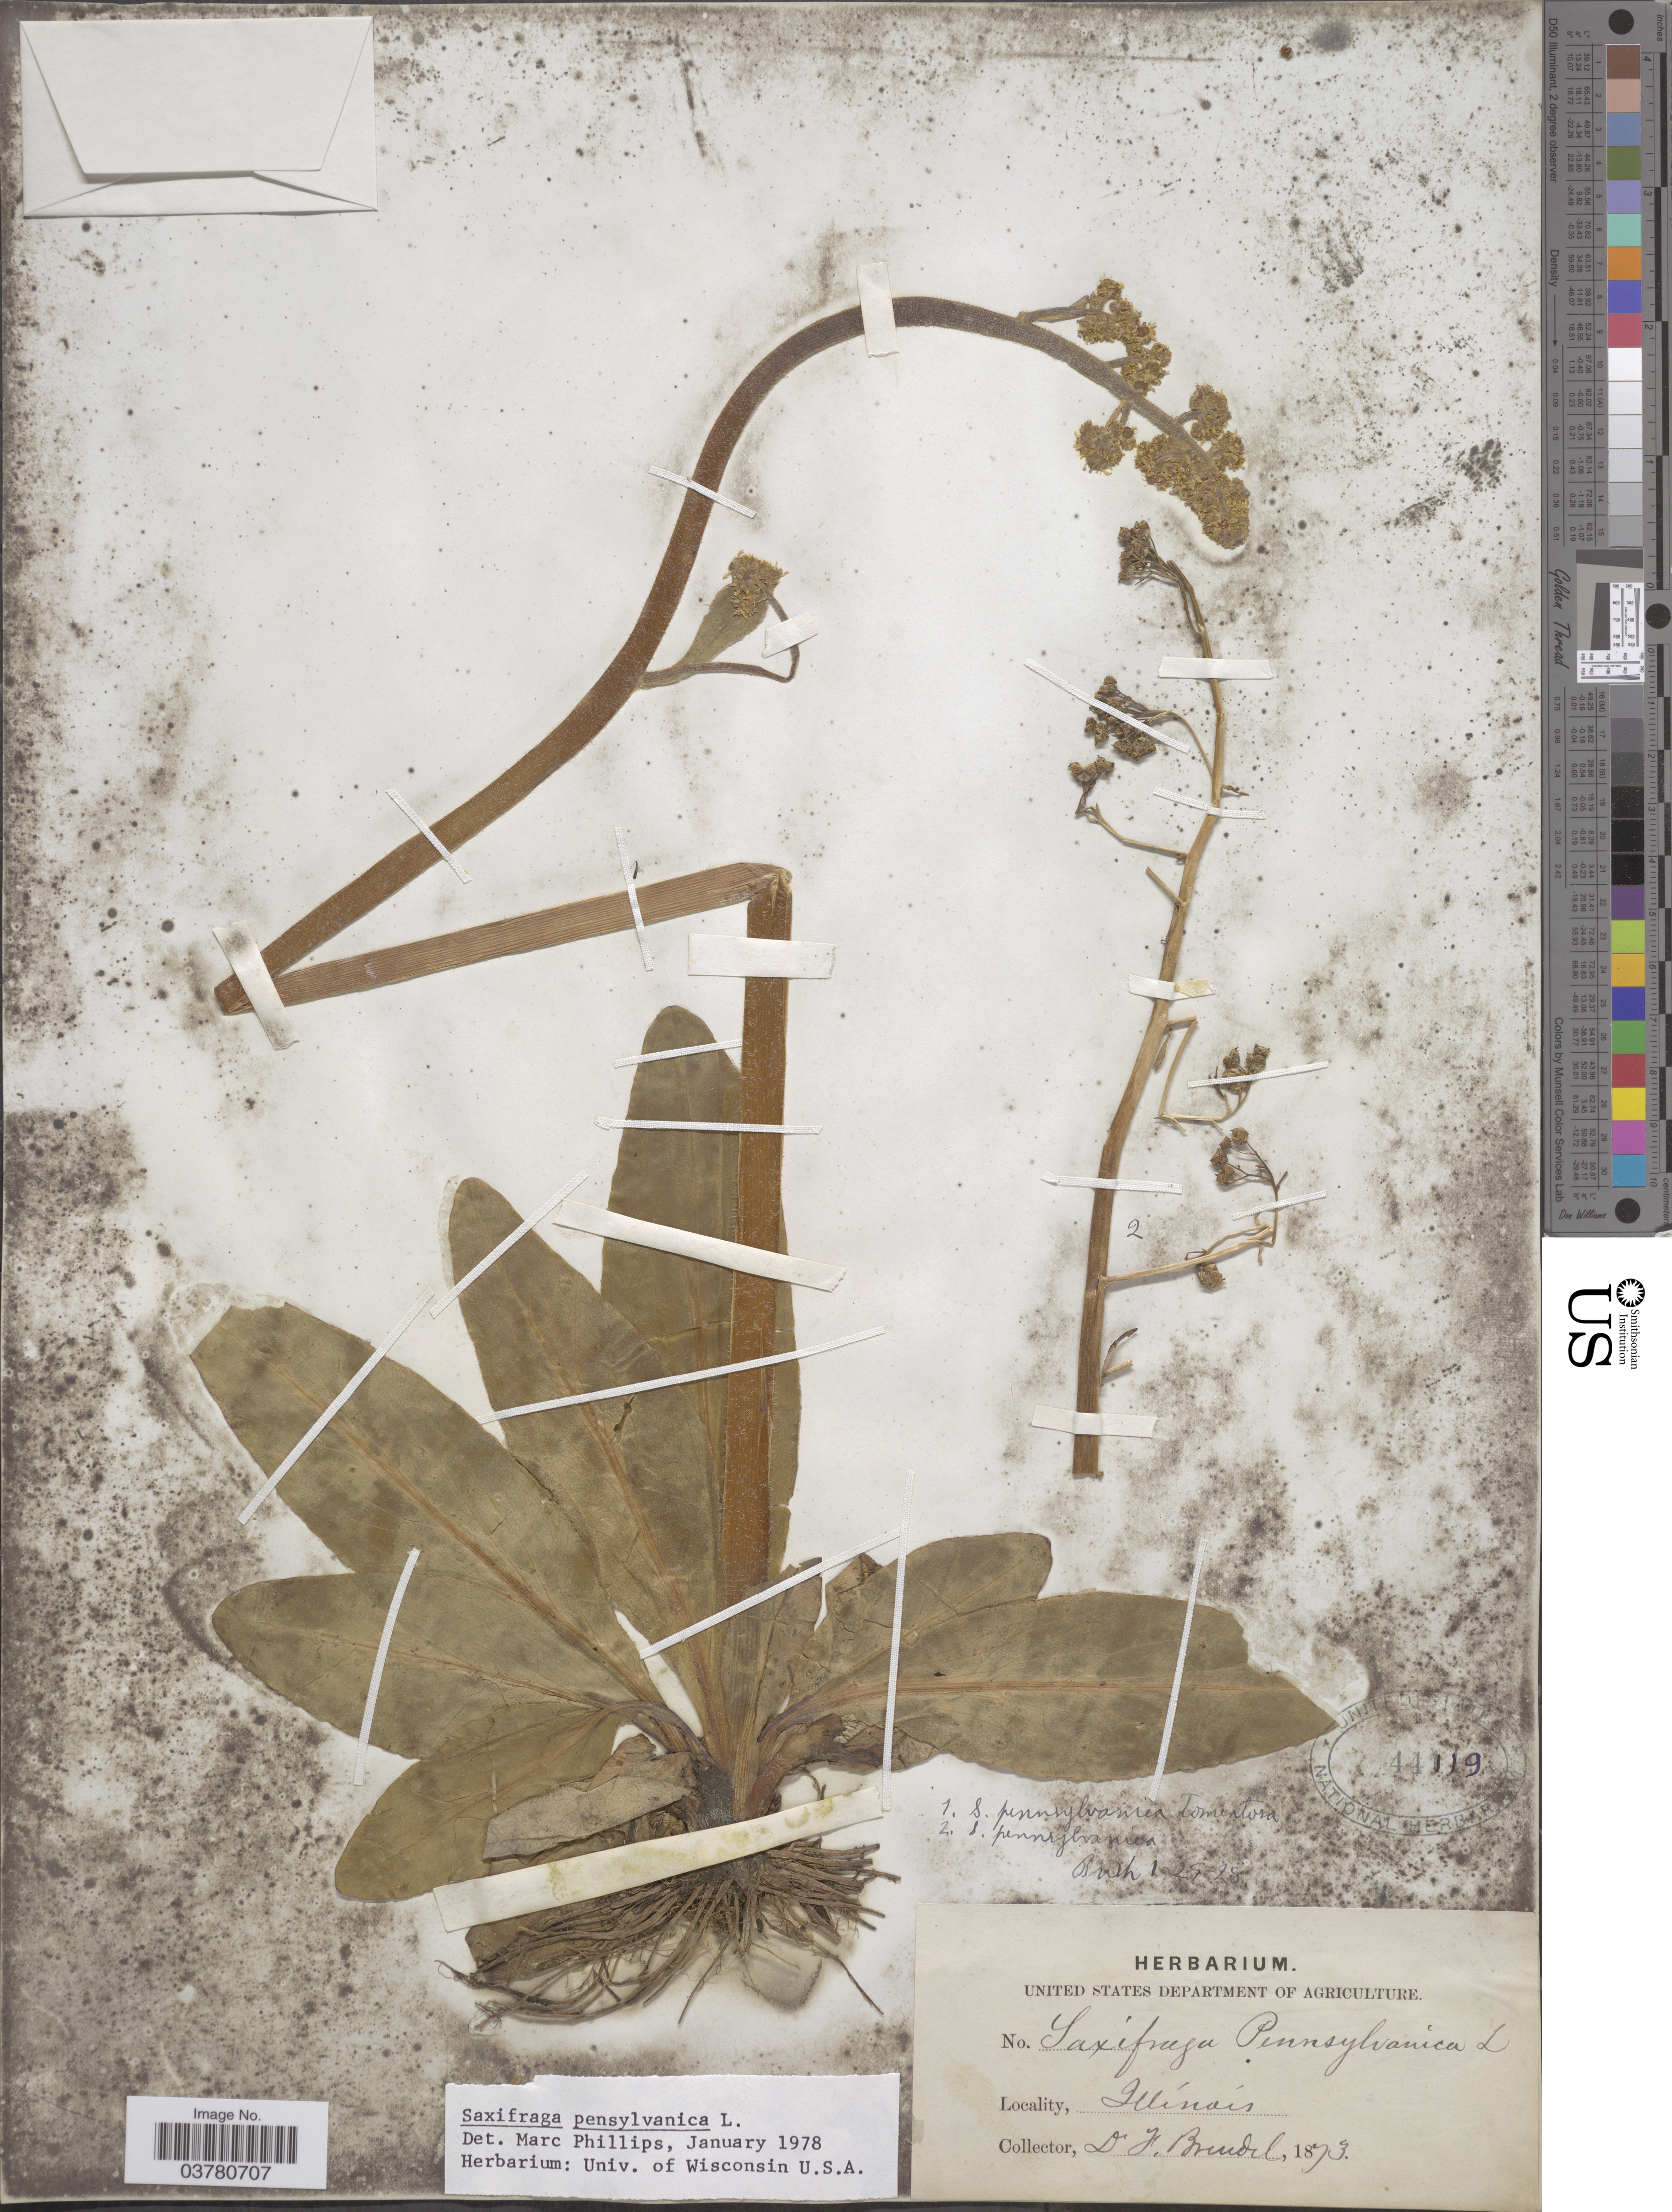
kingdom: Plantae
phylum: Tracheophyta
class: Magnoliopsida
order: Saxifragales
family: Saxifragaceae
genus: Micranthes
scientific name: Micranthes pensylvanica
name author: (L.) Haw.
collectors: F. Brendel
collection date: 1873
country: United States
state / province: Illinois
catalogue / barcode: US 44119